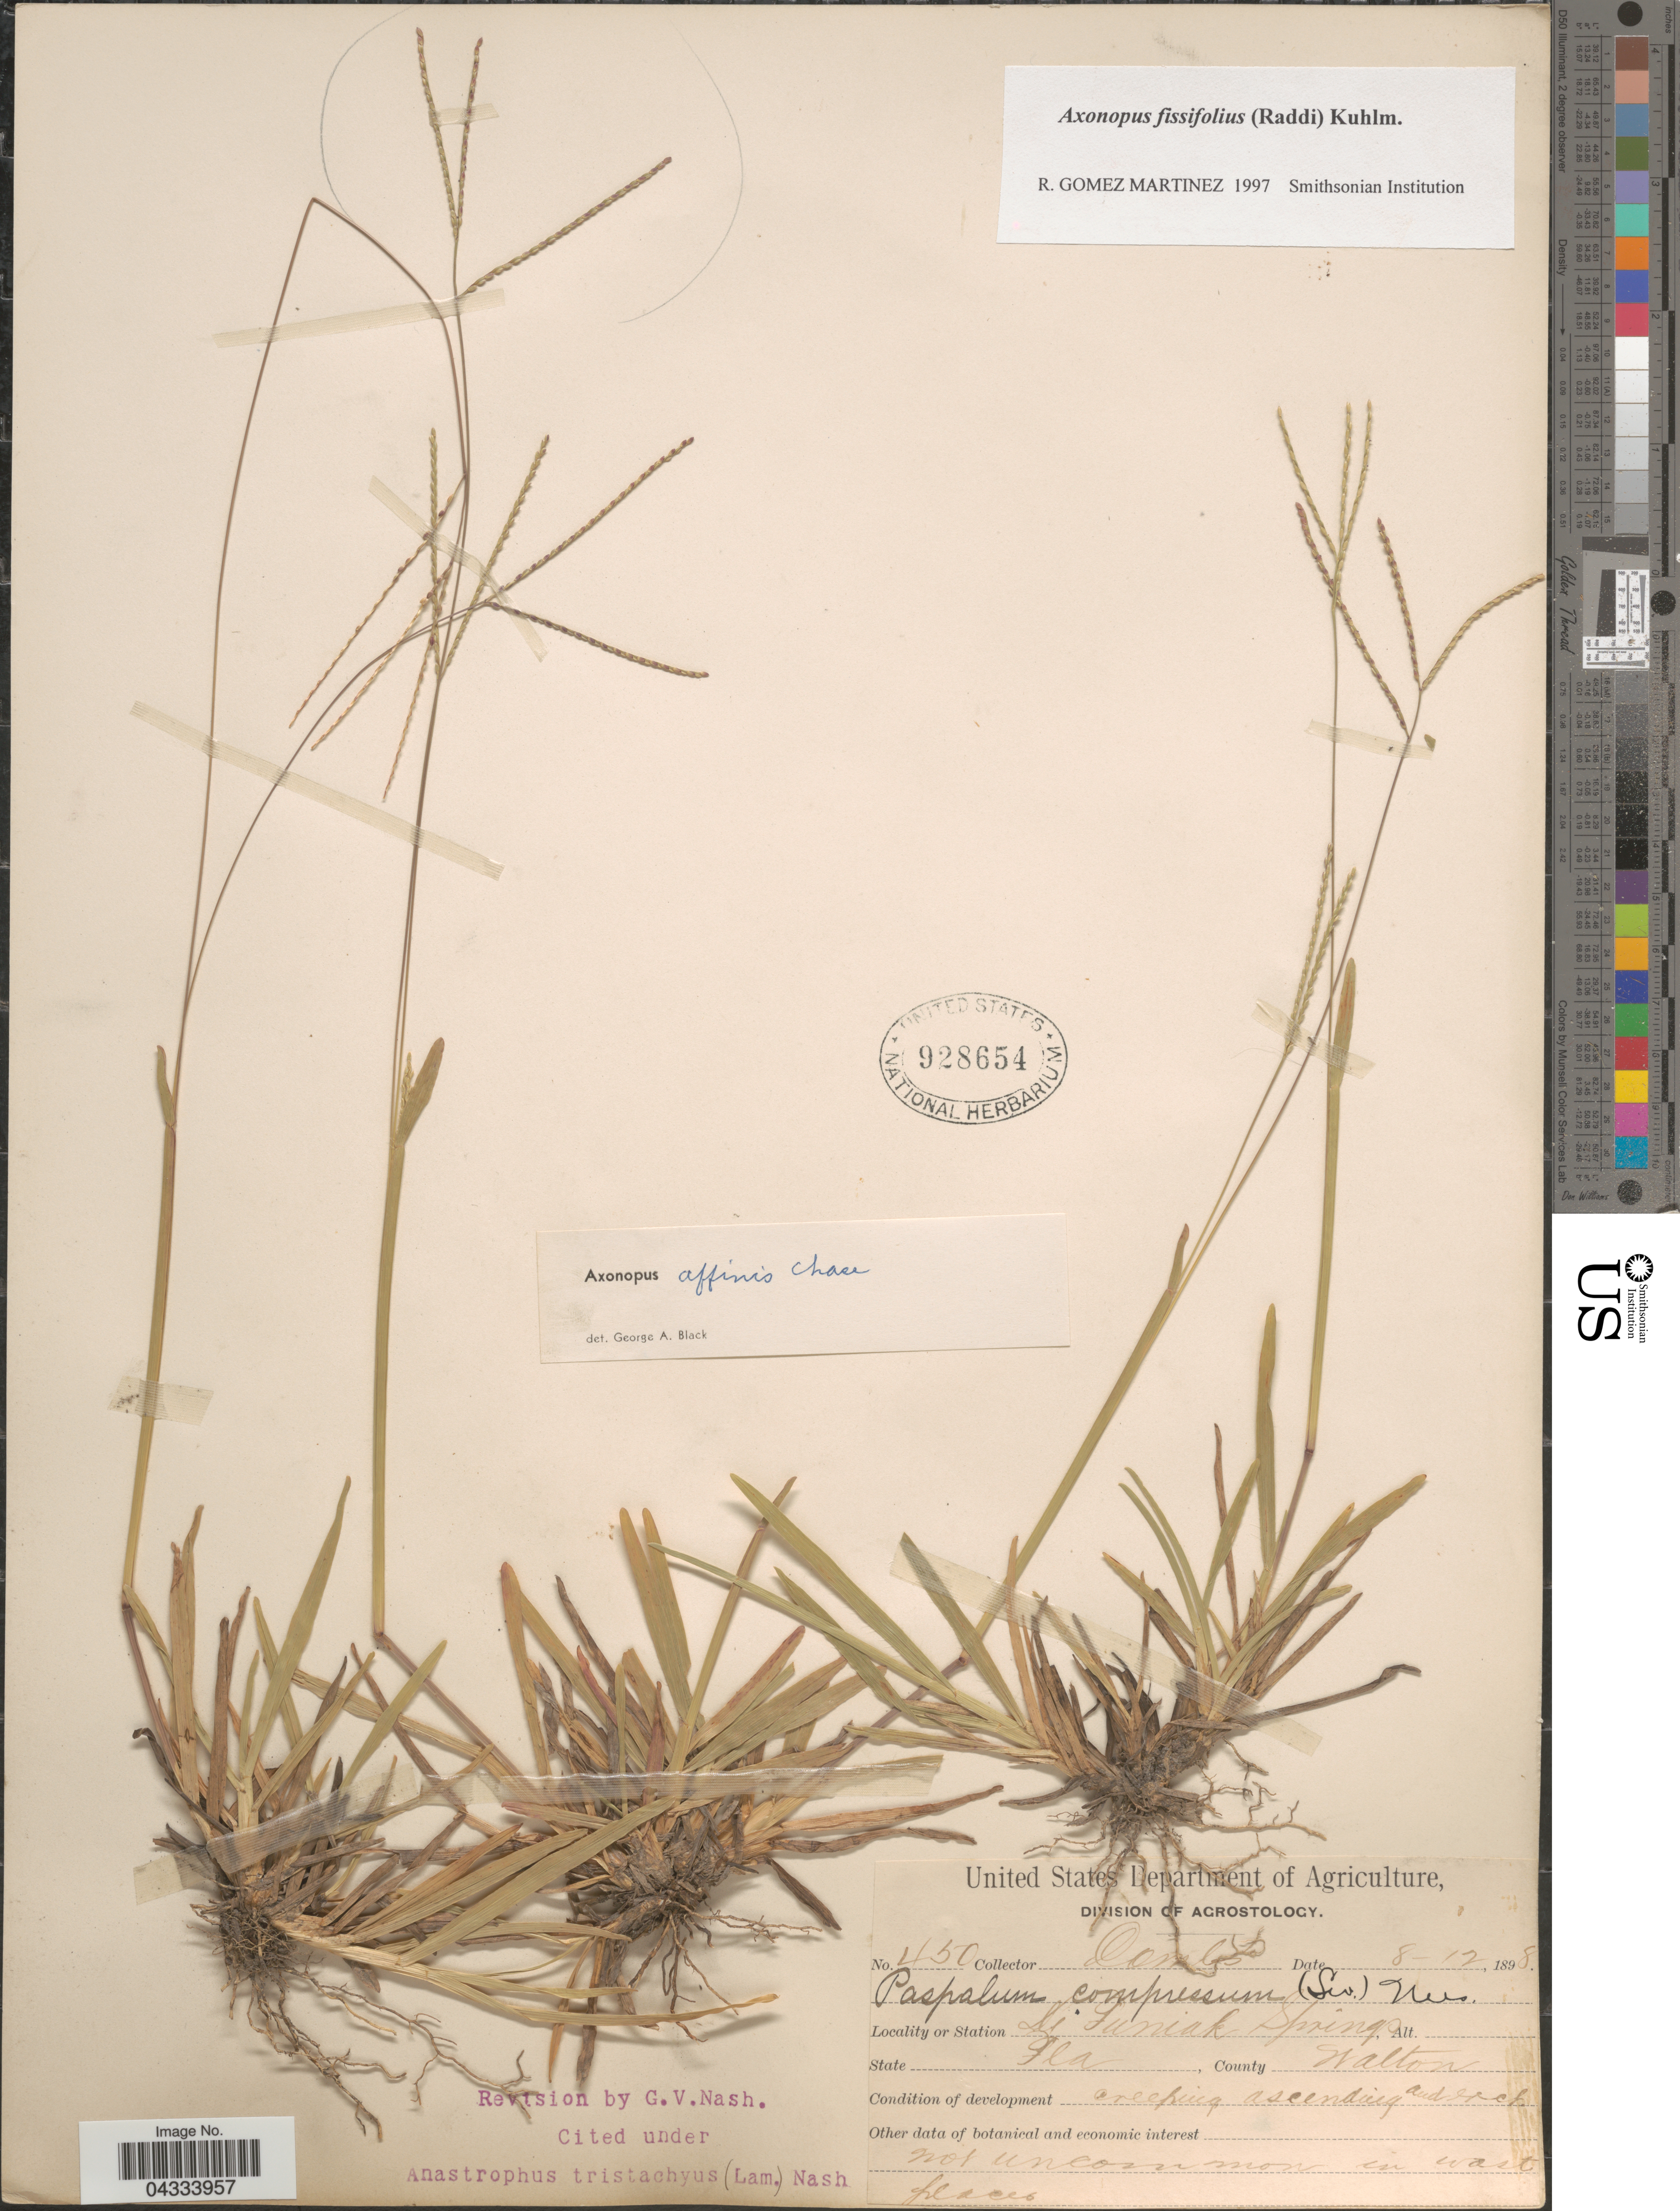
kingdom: Plantae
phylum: Tracheophyta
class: Liliopsida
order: Poales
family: Poaceae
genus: Axonopus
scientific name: Axonopus fissifolius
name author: (Raddi) Kuhlm.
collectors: -. Combs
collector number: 450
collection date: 1898-08-12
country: United States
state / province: Florida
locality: St. Funiak Springs. County Walton.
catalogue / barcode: US 928654